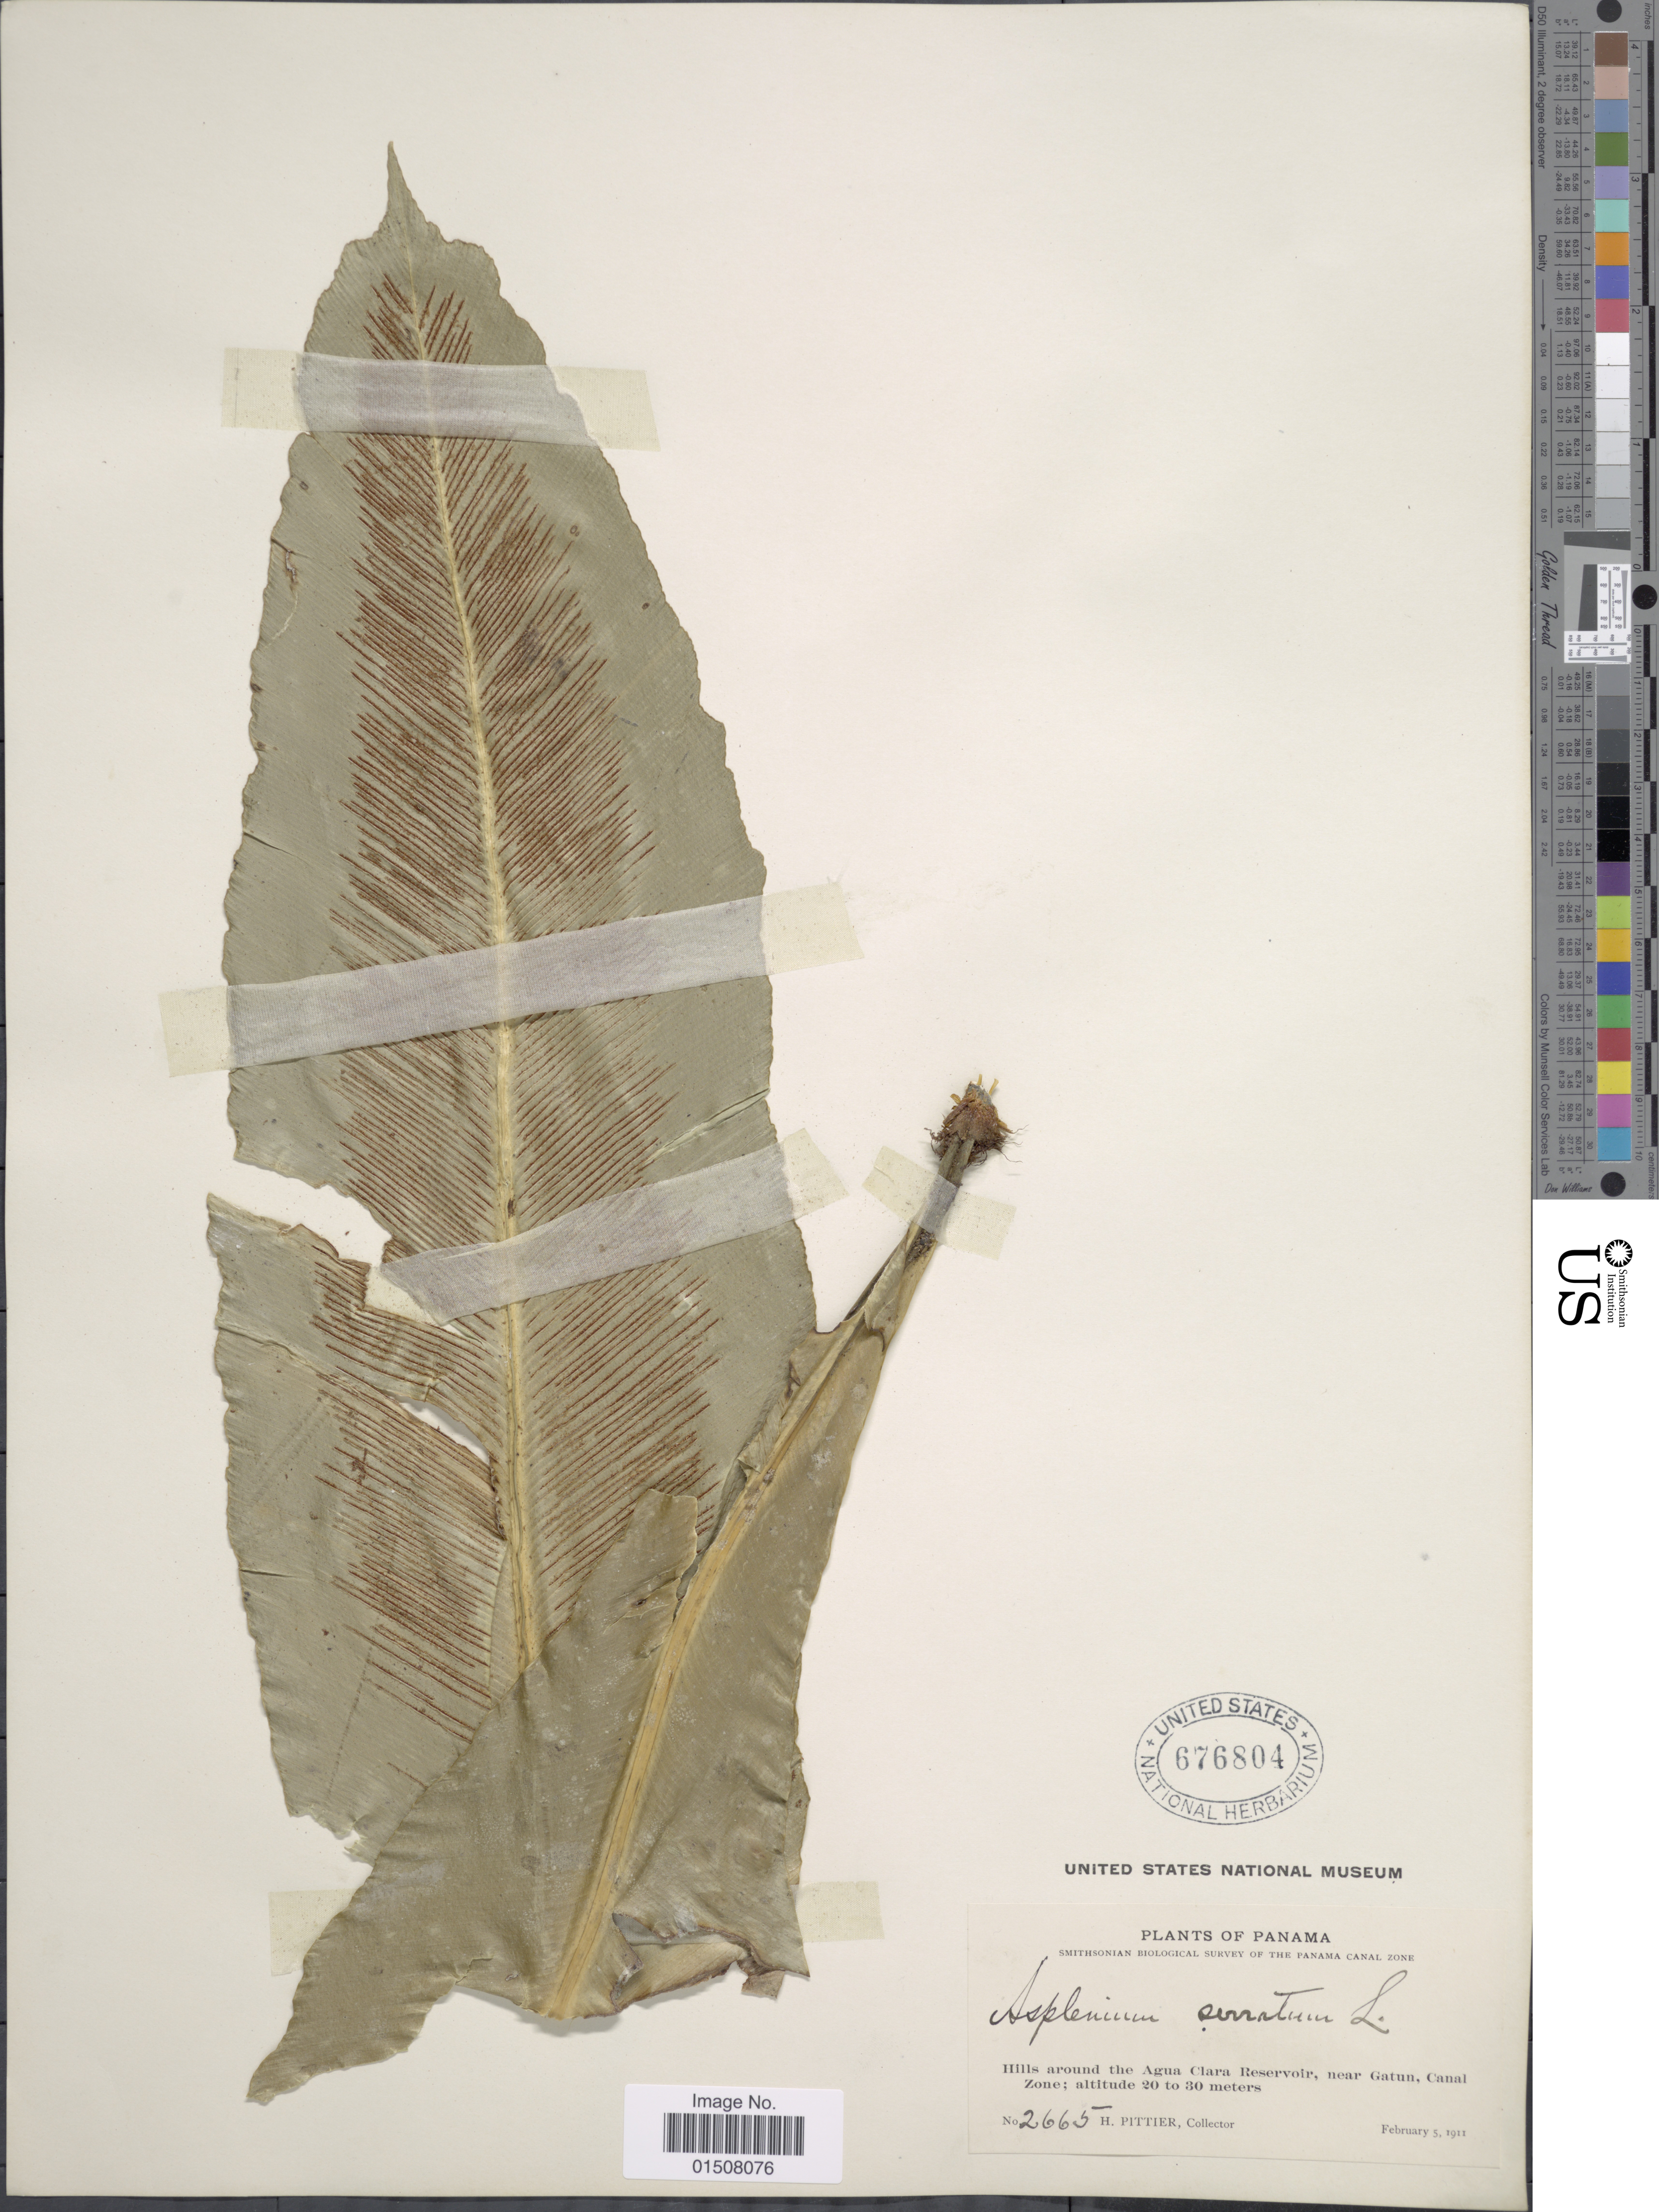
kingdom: Plantae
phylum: Tracheophyta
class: Polypodiopsida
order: Polypodiales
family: Aspleniaceae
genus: Asplenium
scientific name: Asplenium serratum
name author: L.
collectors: H. F. Pittier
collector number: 2665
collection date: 1911-02-05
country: Panama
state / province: Colón / Panamá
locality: Hills around the Agua Clara Reservoir, near Gatun, Canal Zone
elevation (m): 20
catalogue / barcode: US 676804